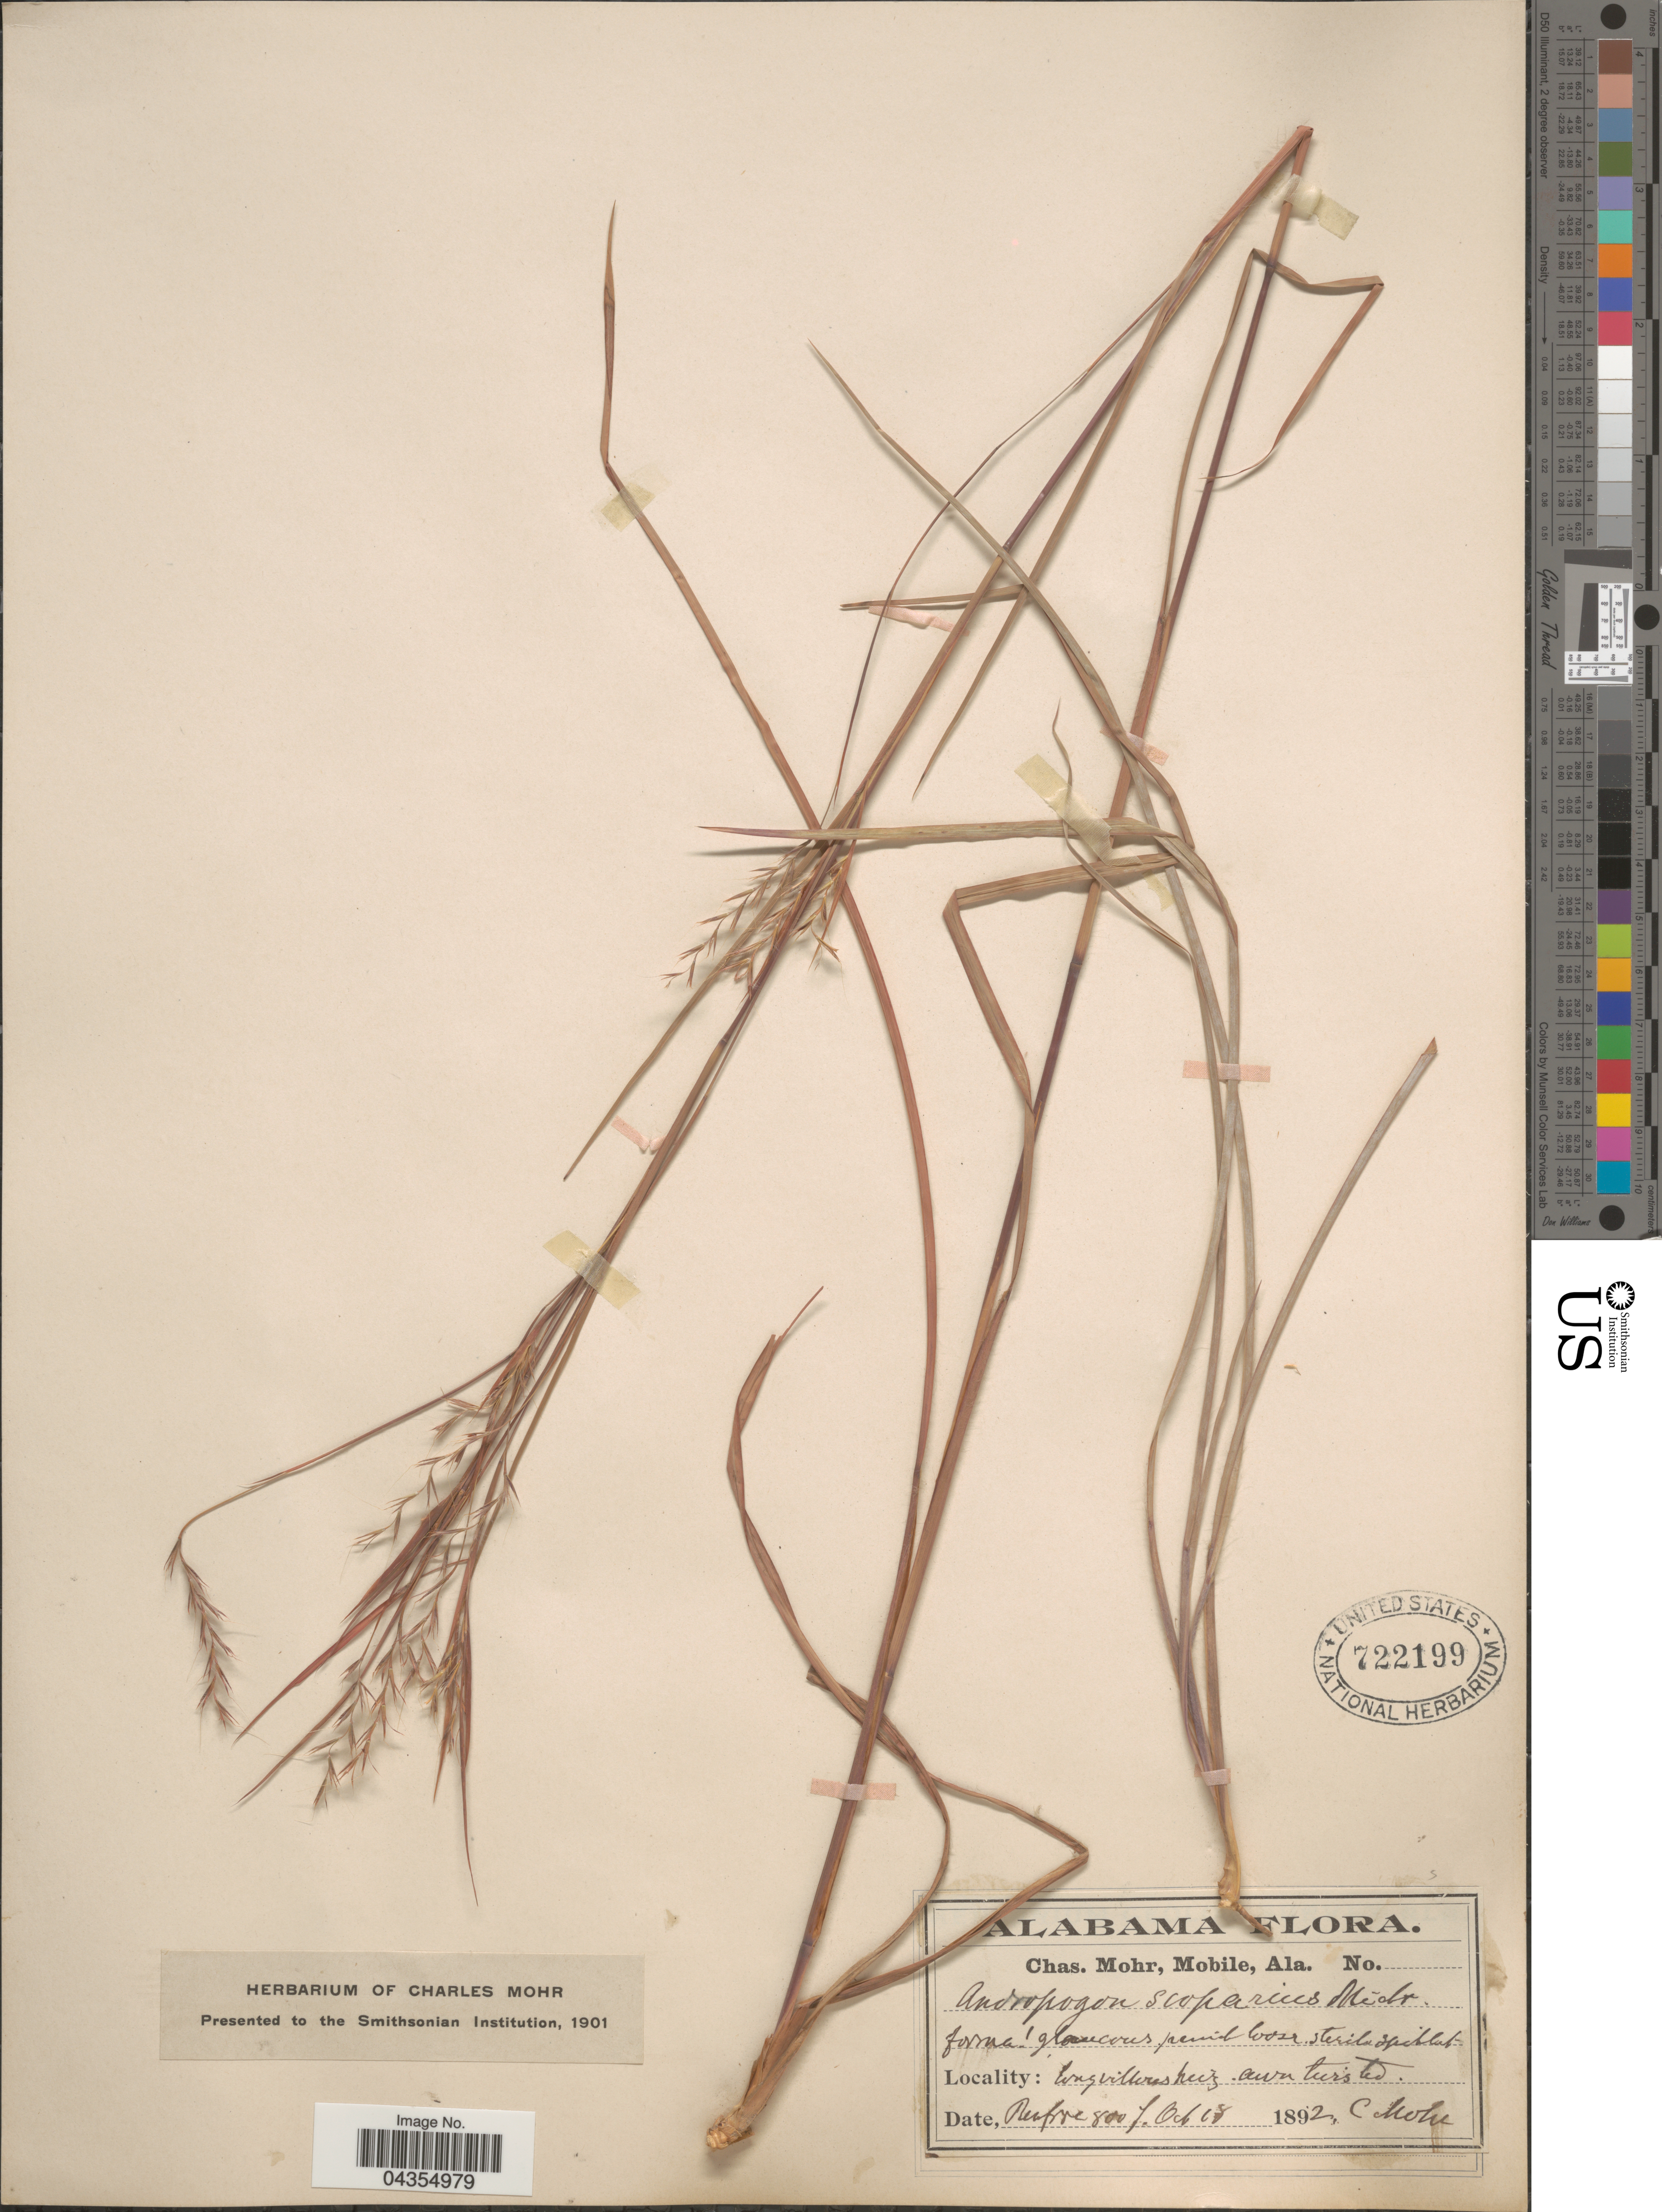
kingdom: Plantae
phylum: Tracheophyta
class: Liliopsida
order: Poales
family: Poaceae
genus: Schizachyrium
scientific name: Schizachyrium sanguineum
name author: (Retz.) Alston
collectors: Mohr, C. T. (herbarium)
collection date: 1892-10-18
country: United States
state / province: Alabama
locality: Renfroe.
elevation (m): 244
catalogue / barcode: US 722199